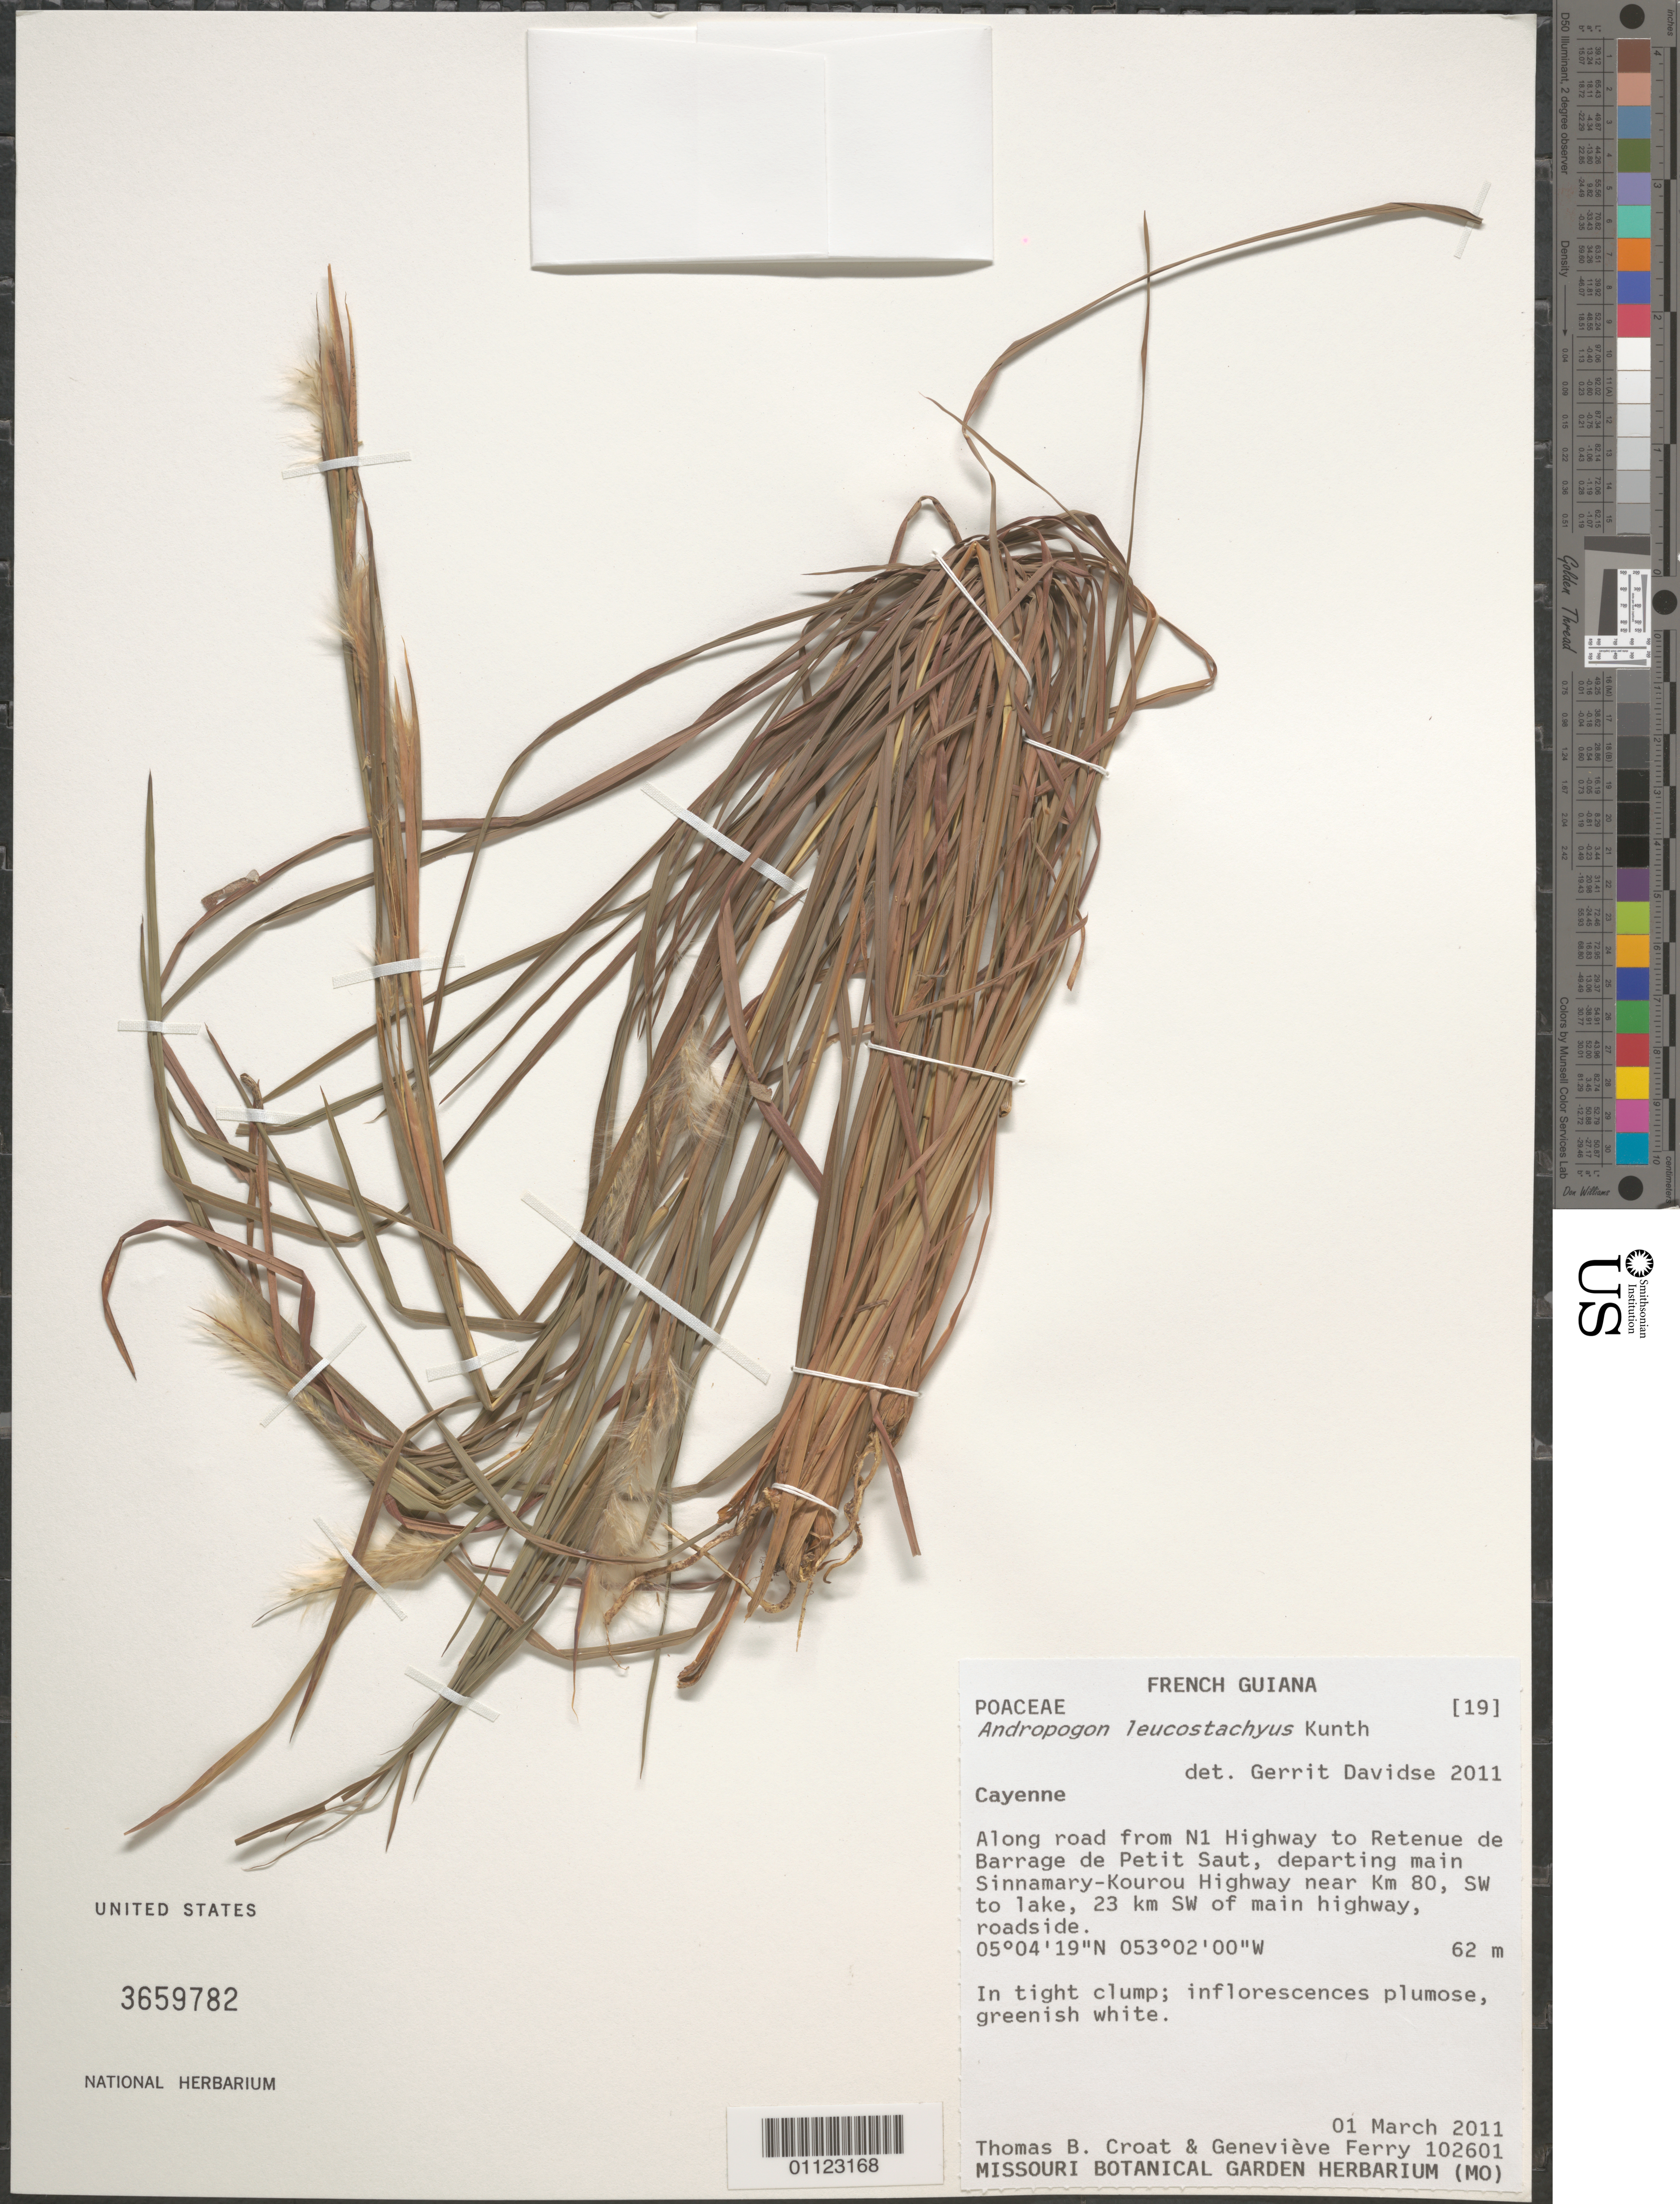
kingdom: Plantae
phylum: Tracheophyta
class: Liliopsida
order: Poales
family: Poaceae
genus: Andropogon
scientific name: Andropogon leucostachyus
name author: Kunth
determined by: Davidse, Gerrit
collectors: T. B. Croat & G. Ferry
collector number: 102601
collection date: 2011-03-01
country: French Guiana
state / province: Cayenne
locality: Along road from N1 Highway to Retenue de Barrage de Petit Saut, departing main Sinnamary-Kourou Highway near Km 80, SW to lake, 23 km SW of main highway, roadside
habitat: In tight clump; inflorescence plumose, greenish white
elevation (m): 62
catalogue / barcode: US 3659782